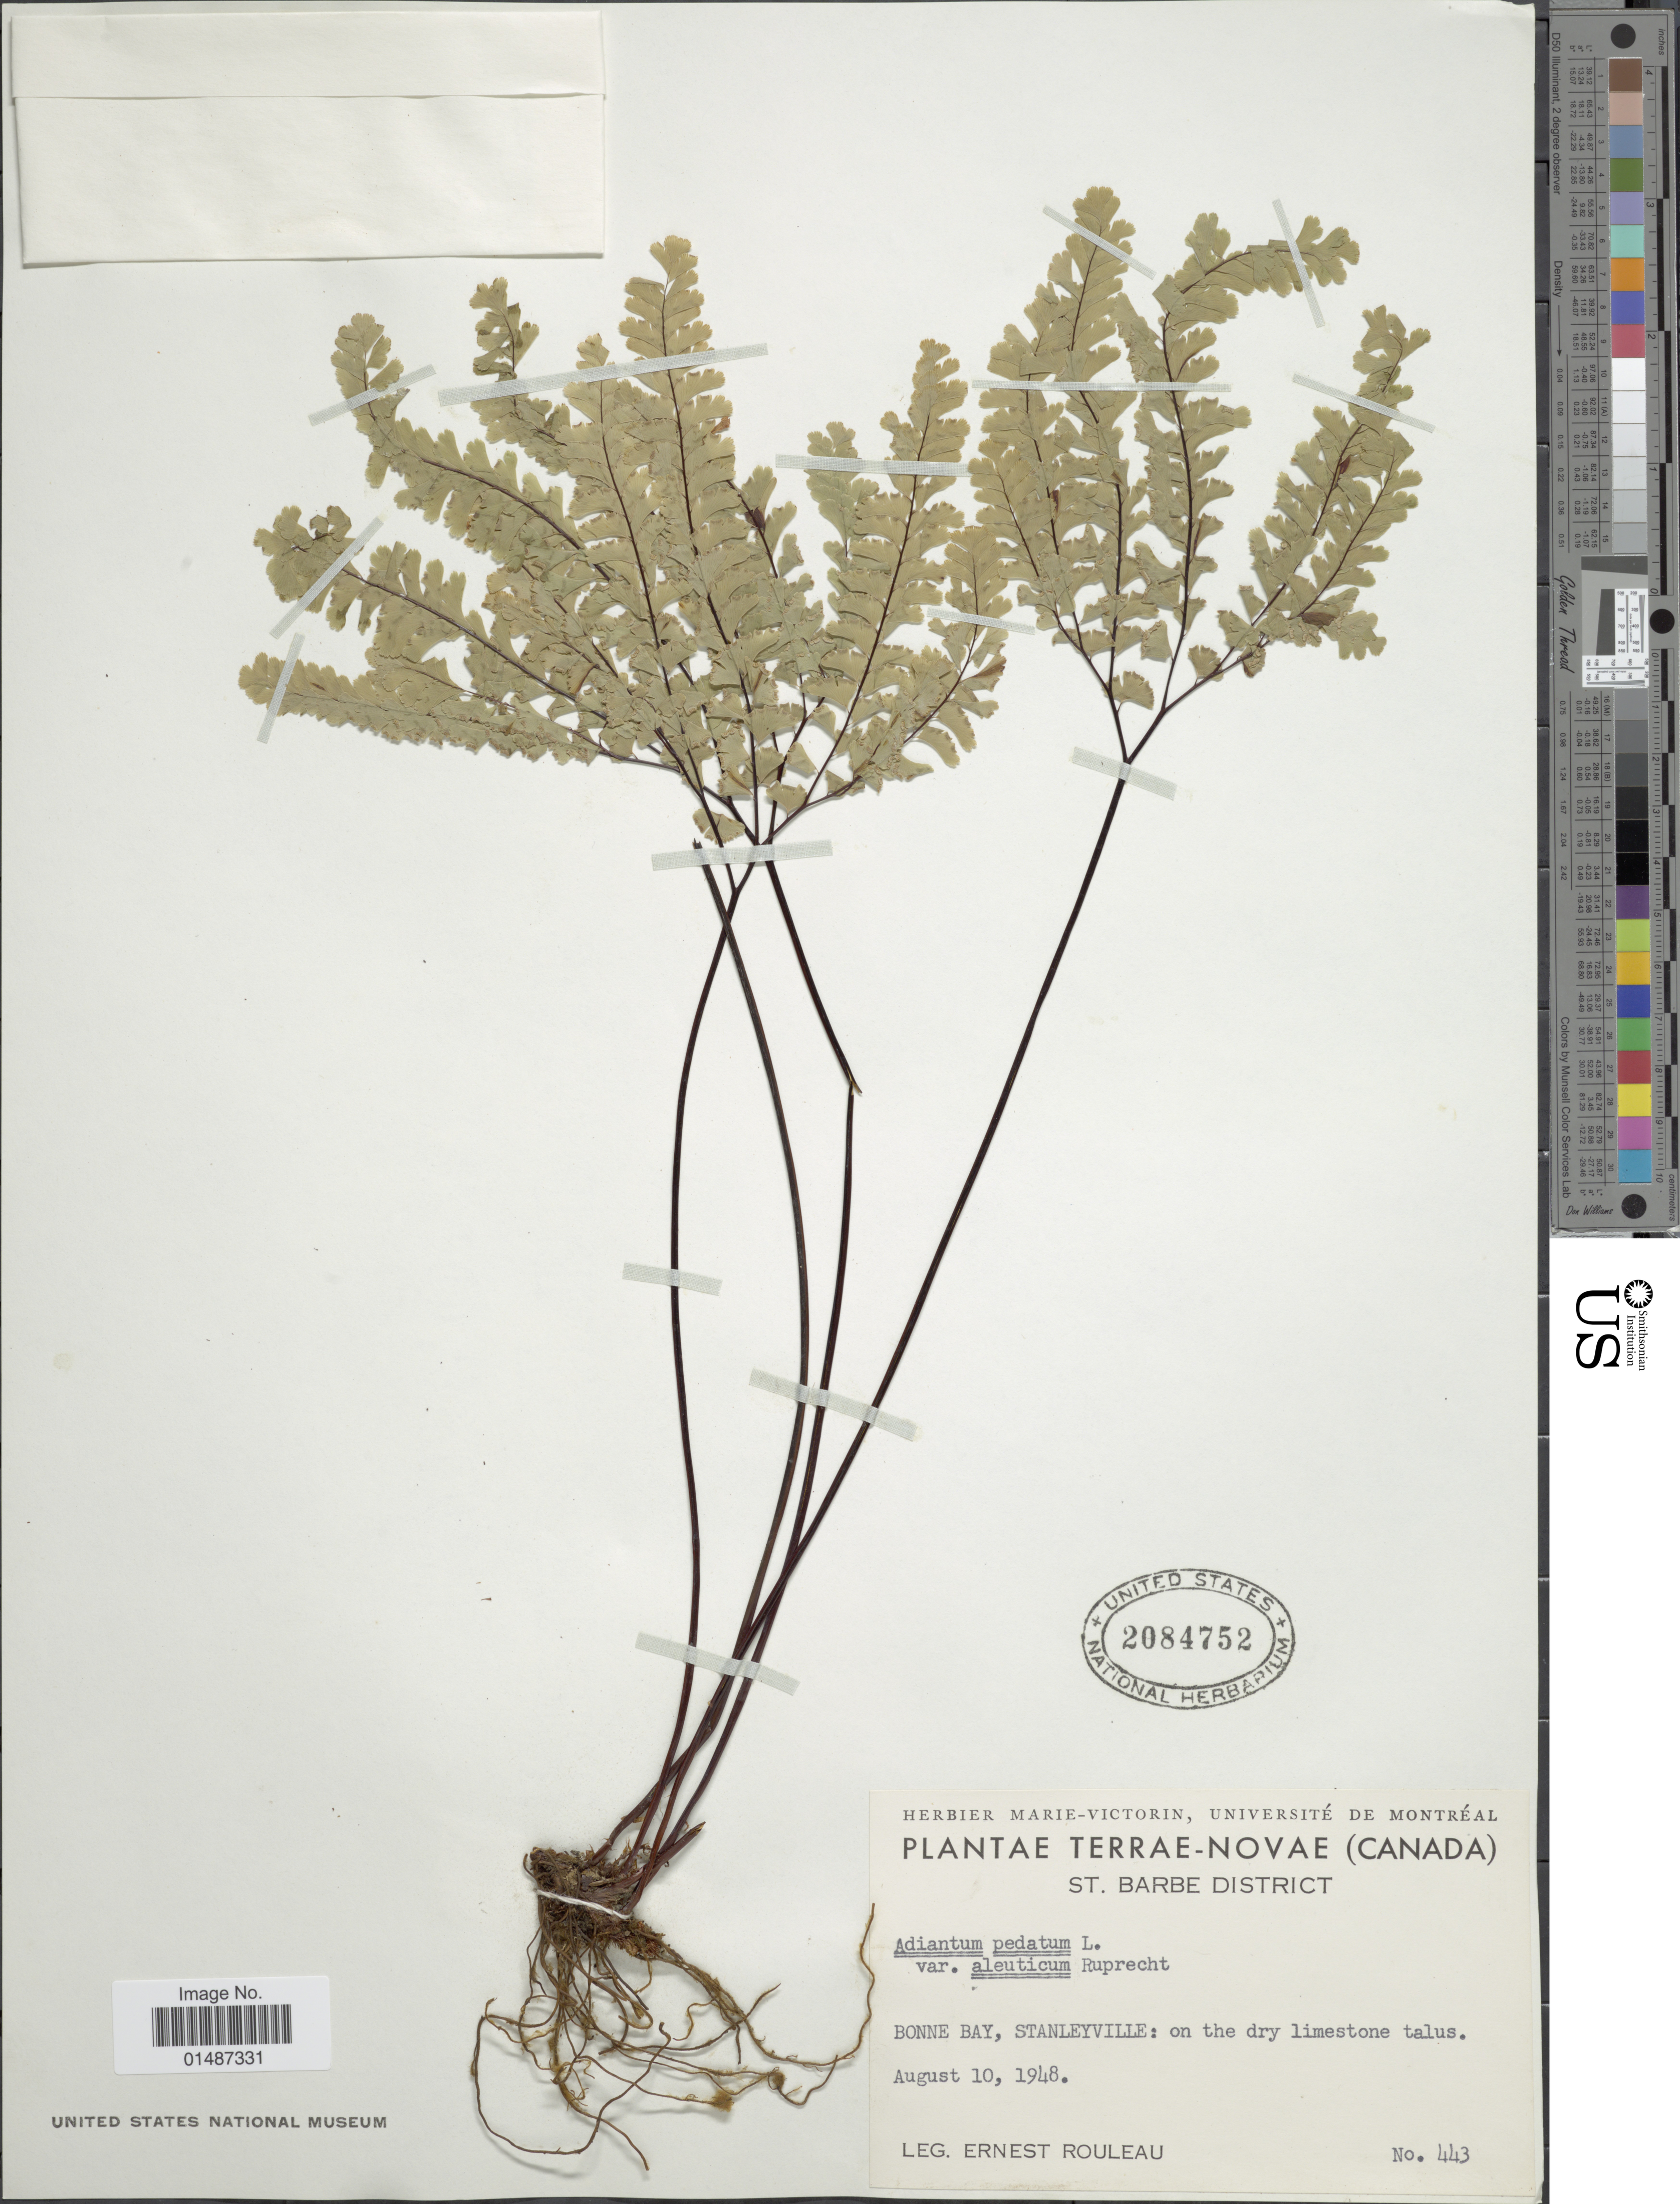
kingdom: Plantae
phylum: Tracheophyta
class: Polypodiopsida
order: Polypodiales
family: Pteridaceae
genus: Adiantum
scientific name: Adiantum pedatum subsp. calderi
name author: Cody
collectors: J. Rouleau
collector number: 443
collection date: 1948-08-10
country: Canada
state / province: Newfoundland and Labrador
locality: Terrae-Novae. St. Barbe District. Bonne Bay, Stanleyville: on the dry limestone talus.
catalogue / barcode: US 2084752